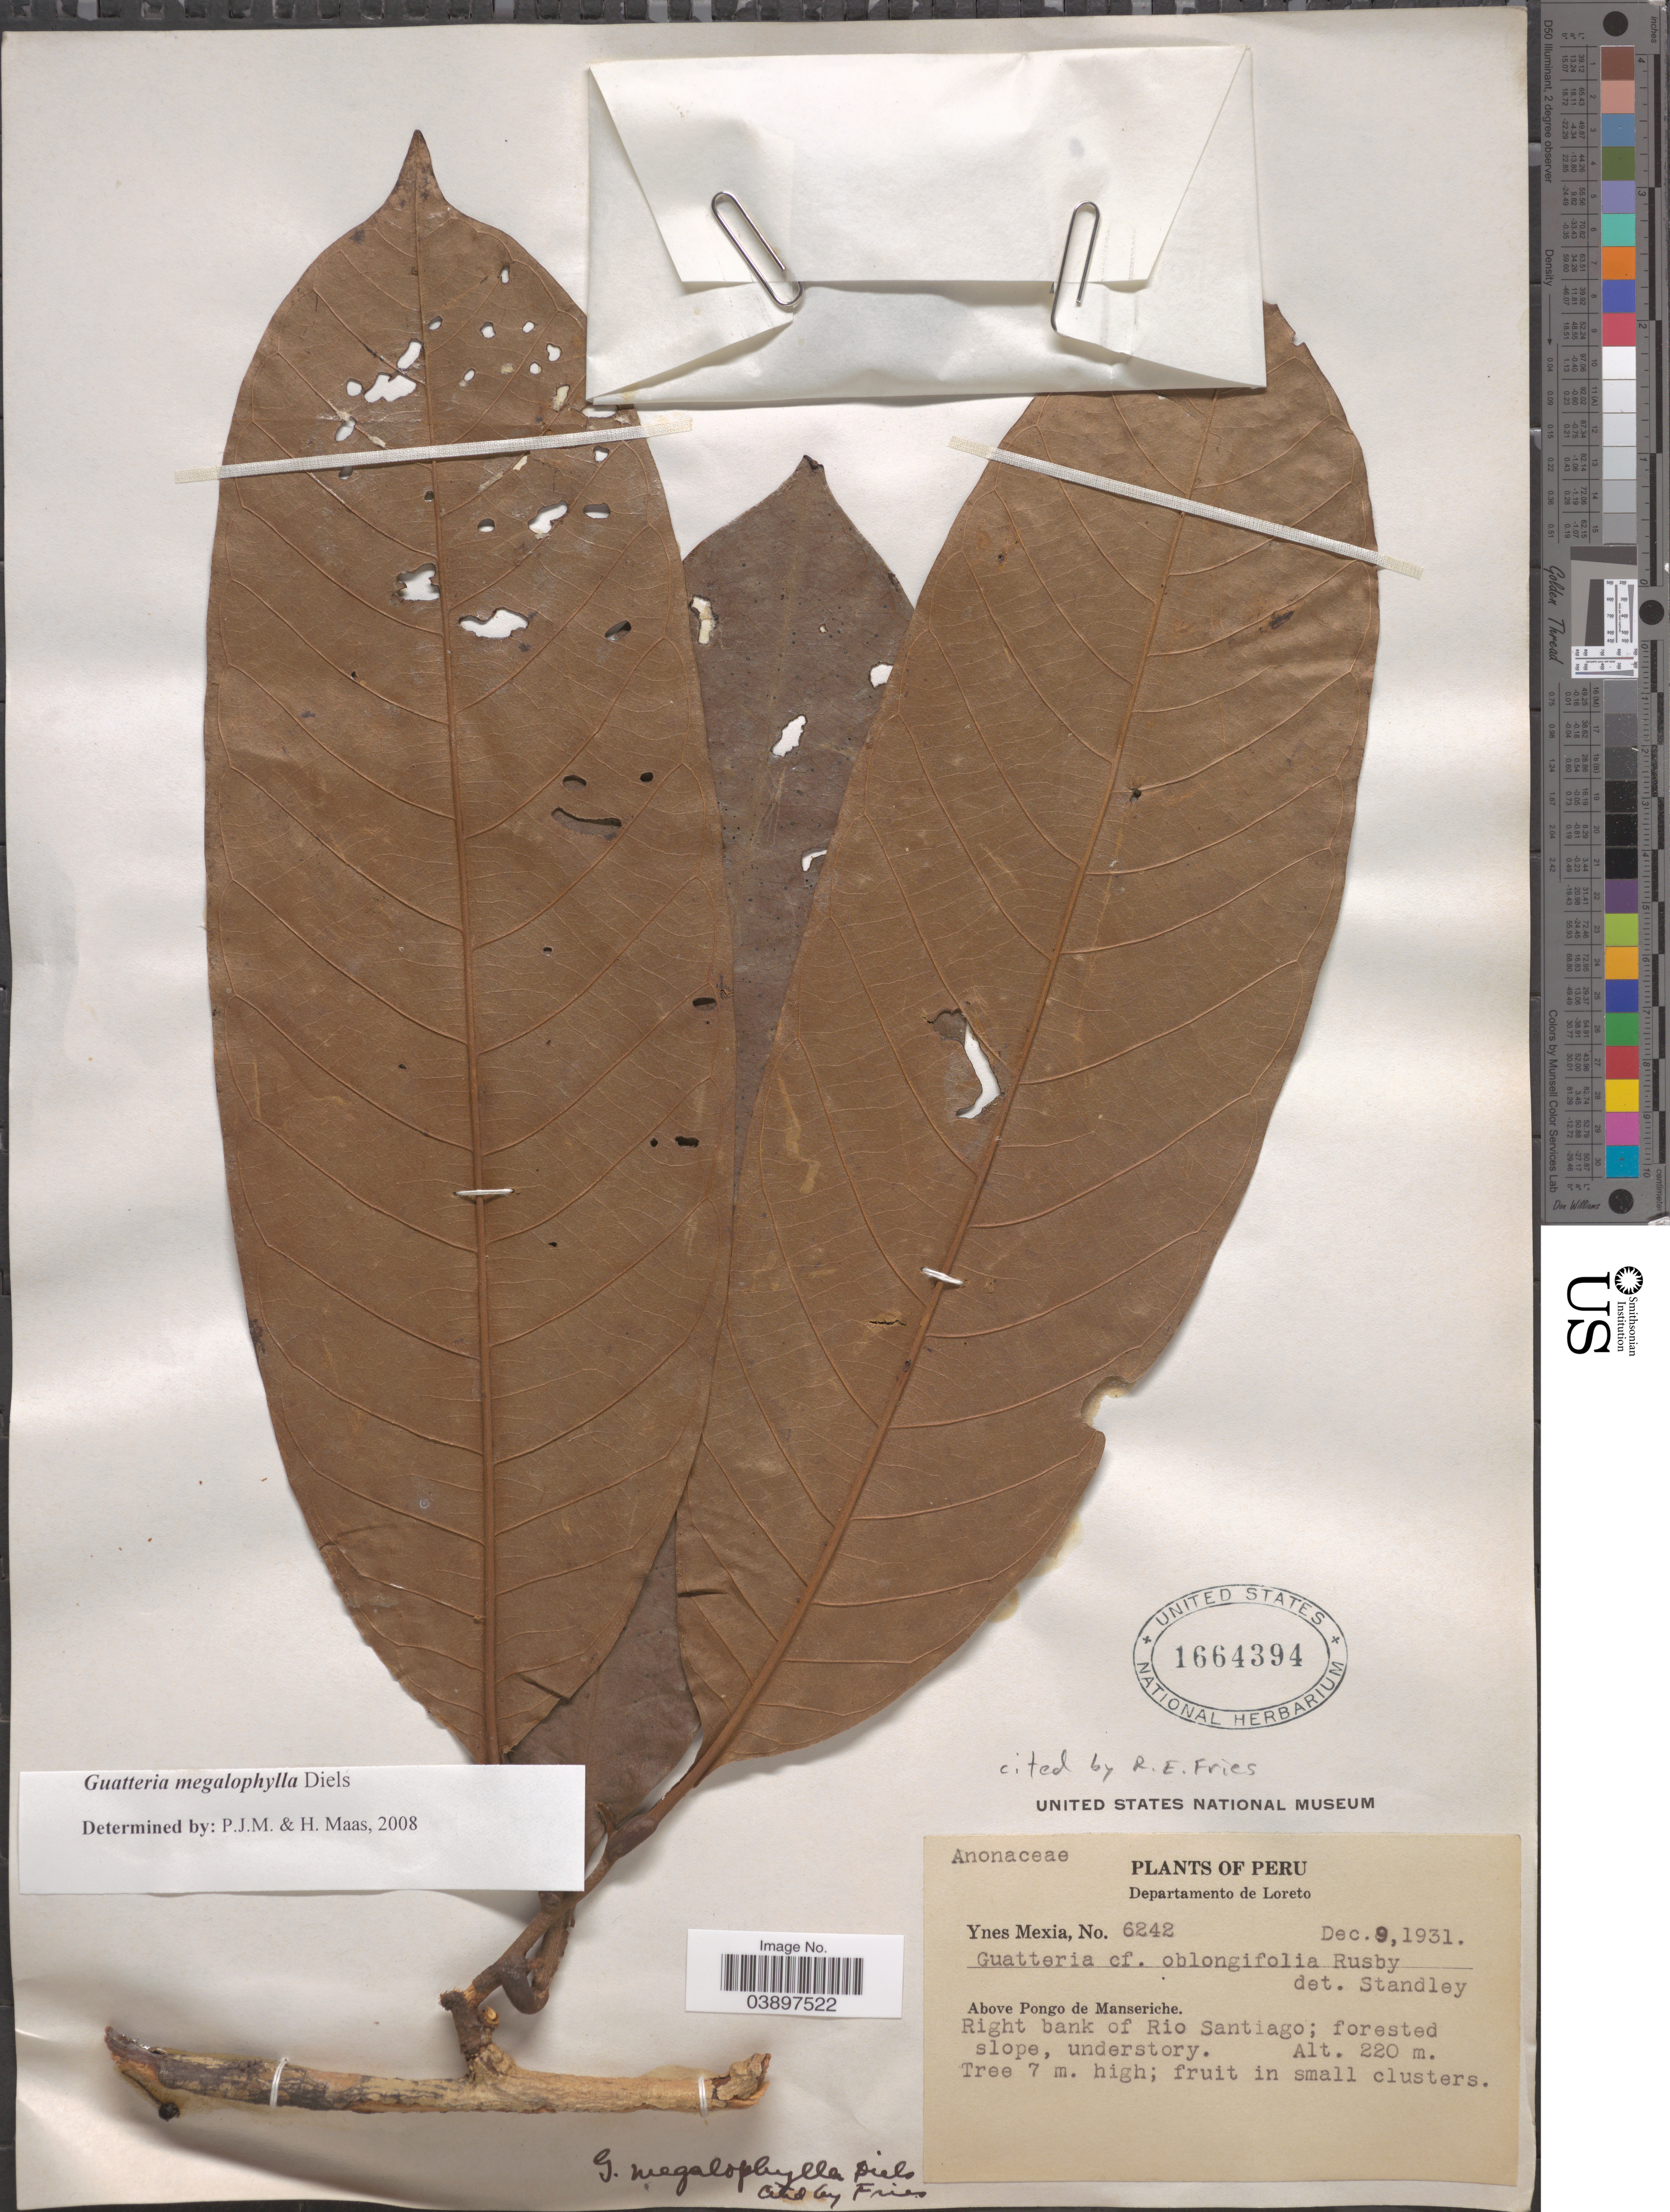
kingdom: Plantae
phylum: Tracheophyta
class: Magnoliopsida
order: Magnoliales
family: Annonaceae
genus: Guatteria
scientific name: Guatteria megalophylla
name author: Diels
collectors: Y. Mexia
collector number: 6242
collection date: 1931-12-09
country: Peru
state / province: Loreto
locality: Departamento de Loreto. Above Pongo de Manseriche. Right bank of Rio Santiago.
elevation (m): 220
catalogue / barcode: US 1664394